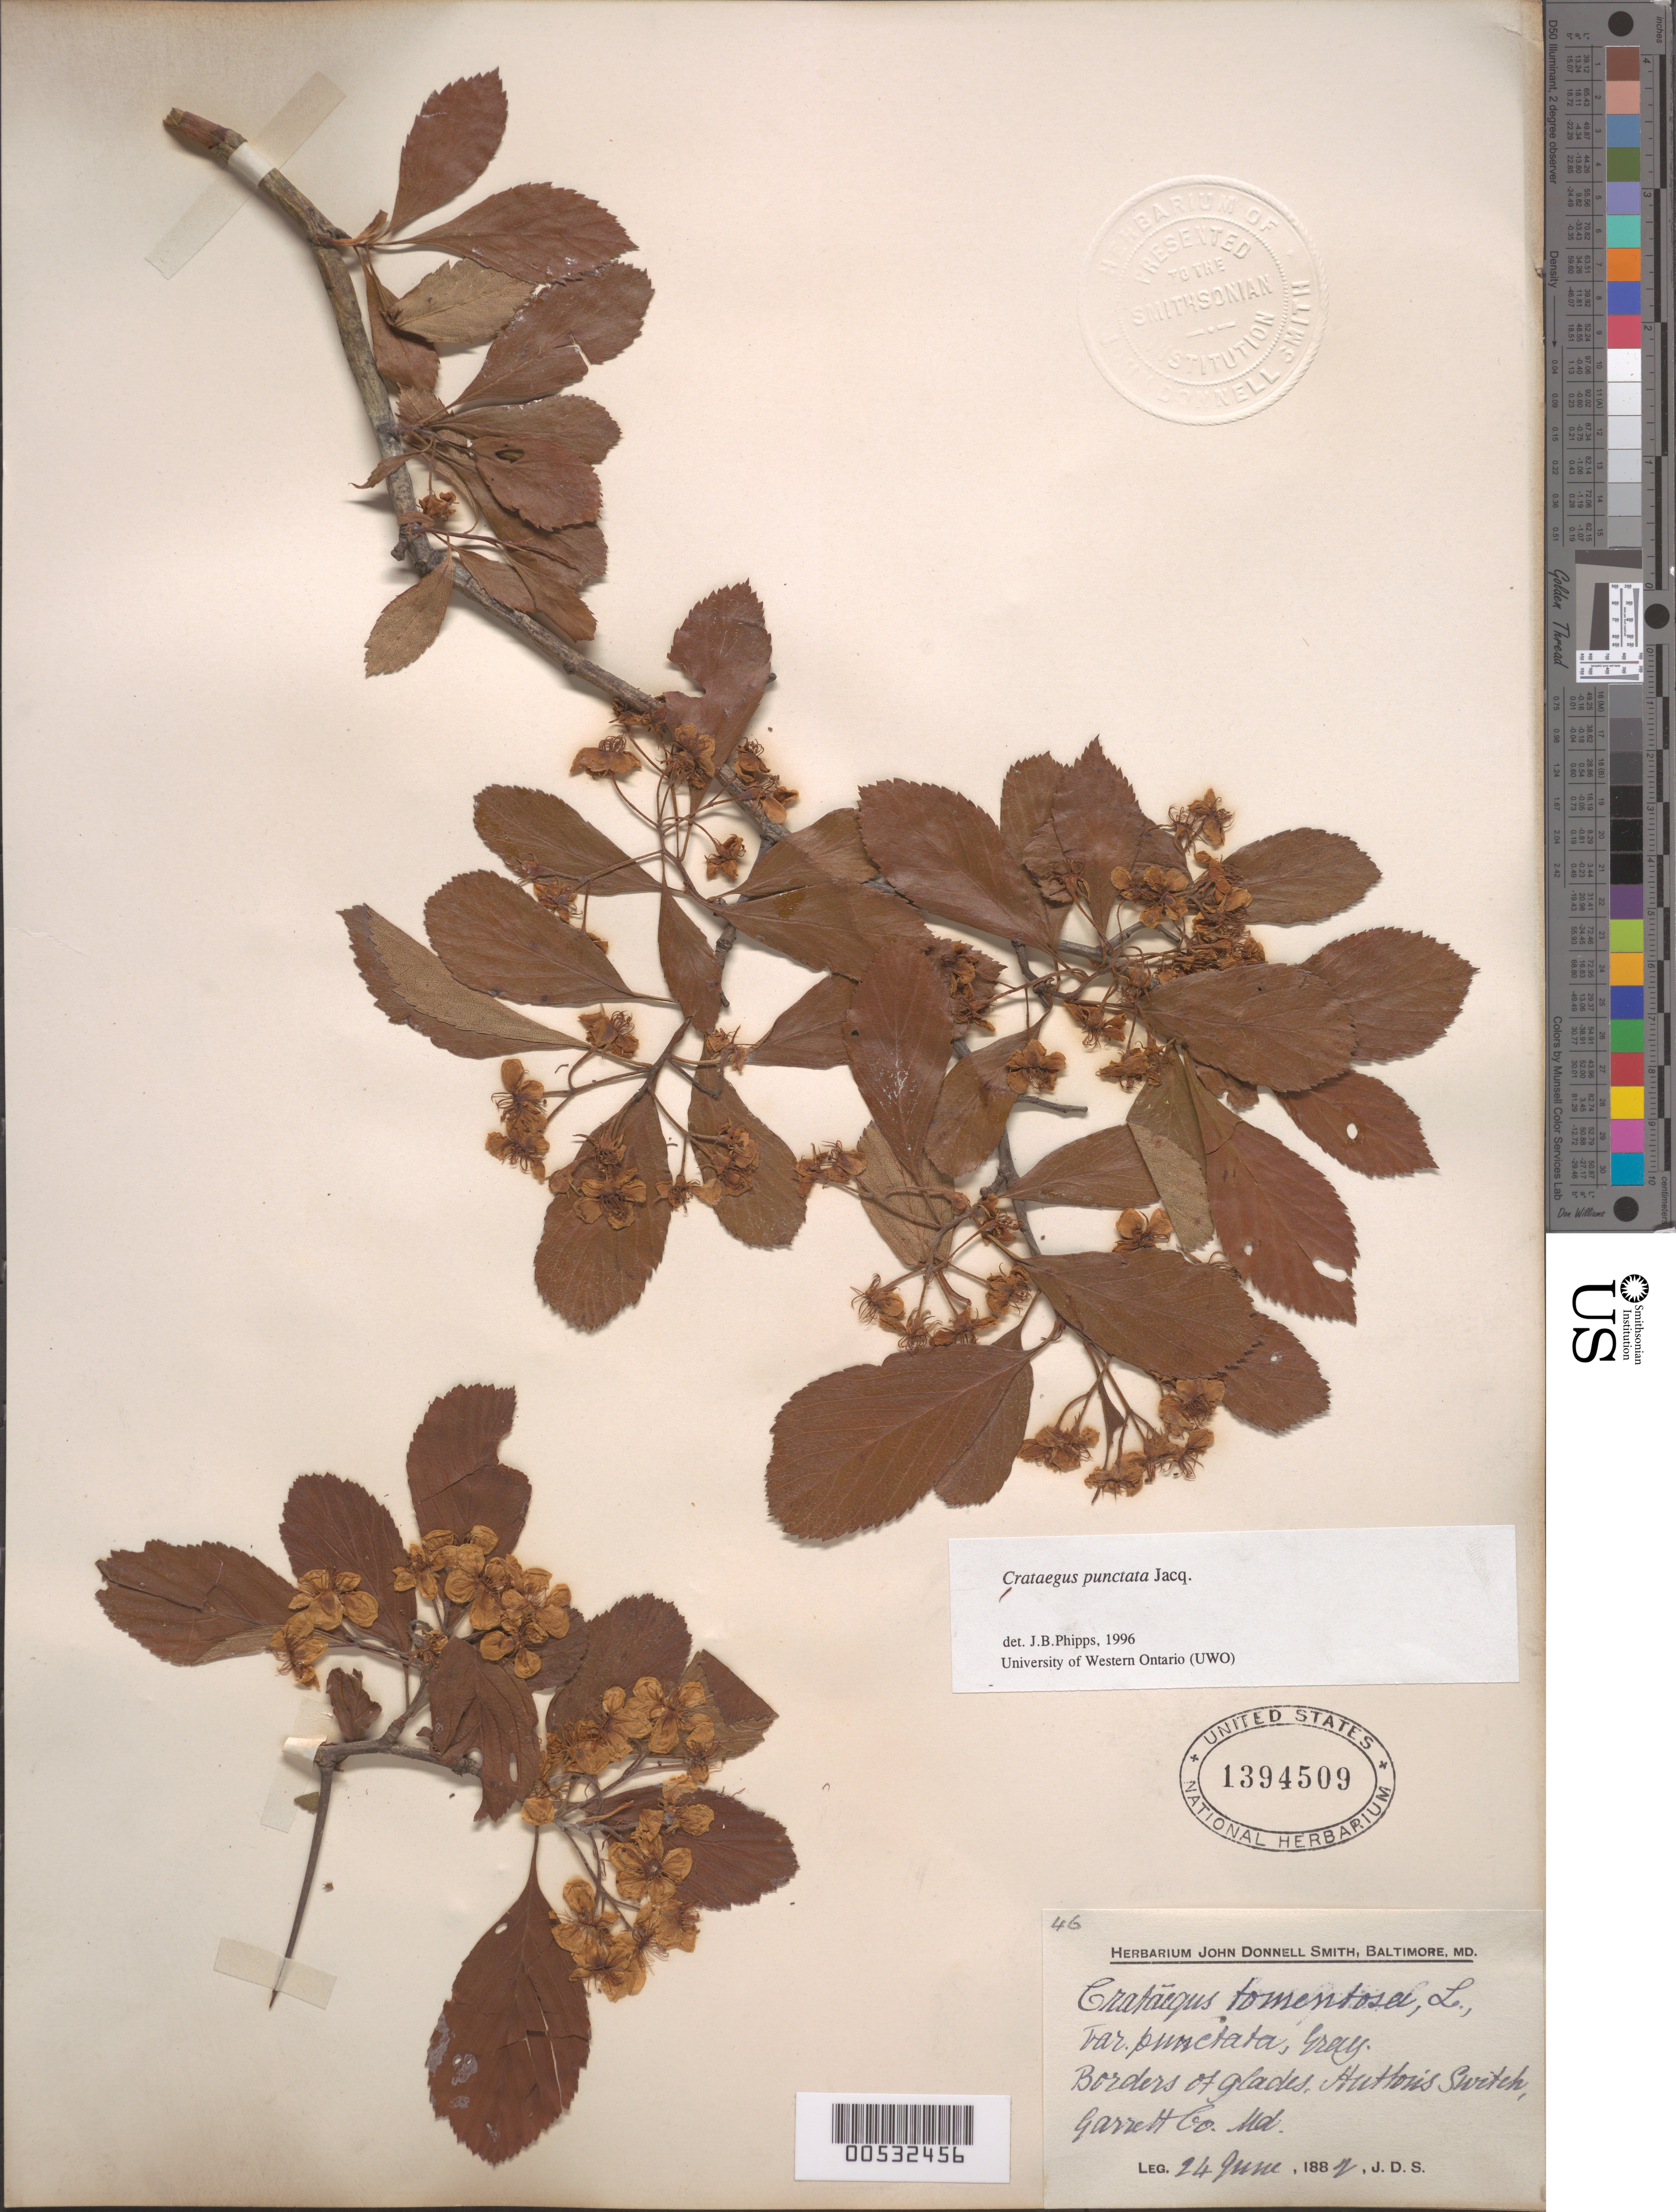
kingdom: Plantae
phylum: Tracheophyta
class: Magnoliopsida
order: Rosales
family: Rosaceae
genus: Crataegus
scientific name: Crataegus punctata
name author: Jacq.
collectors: J. Donnell Smith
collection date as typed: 24 Jun 1882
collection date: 1882-06-24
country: United States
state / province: Maryland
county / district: Garrett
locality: Hutton's Switch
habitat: Borders of glades.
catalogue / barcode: US 1394509